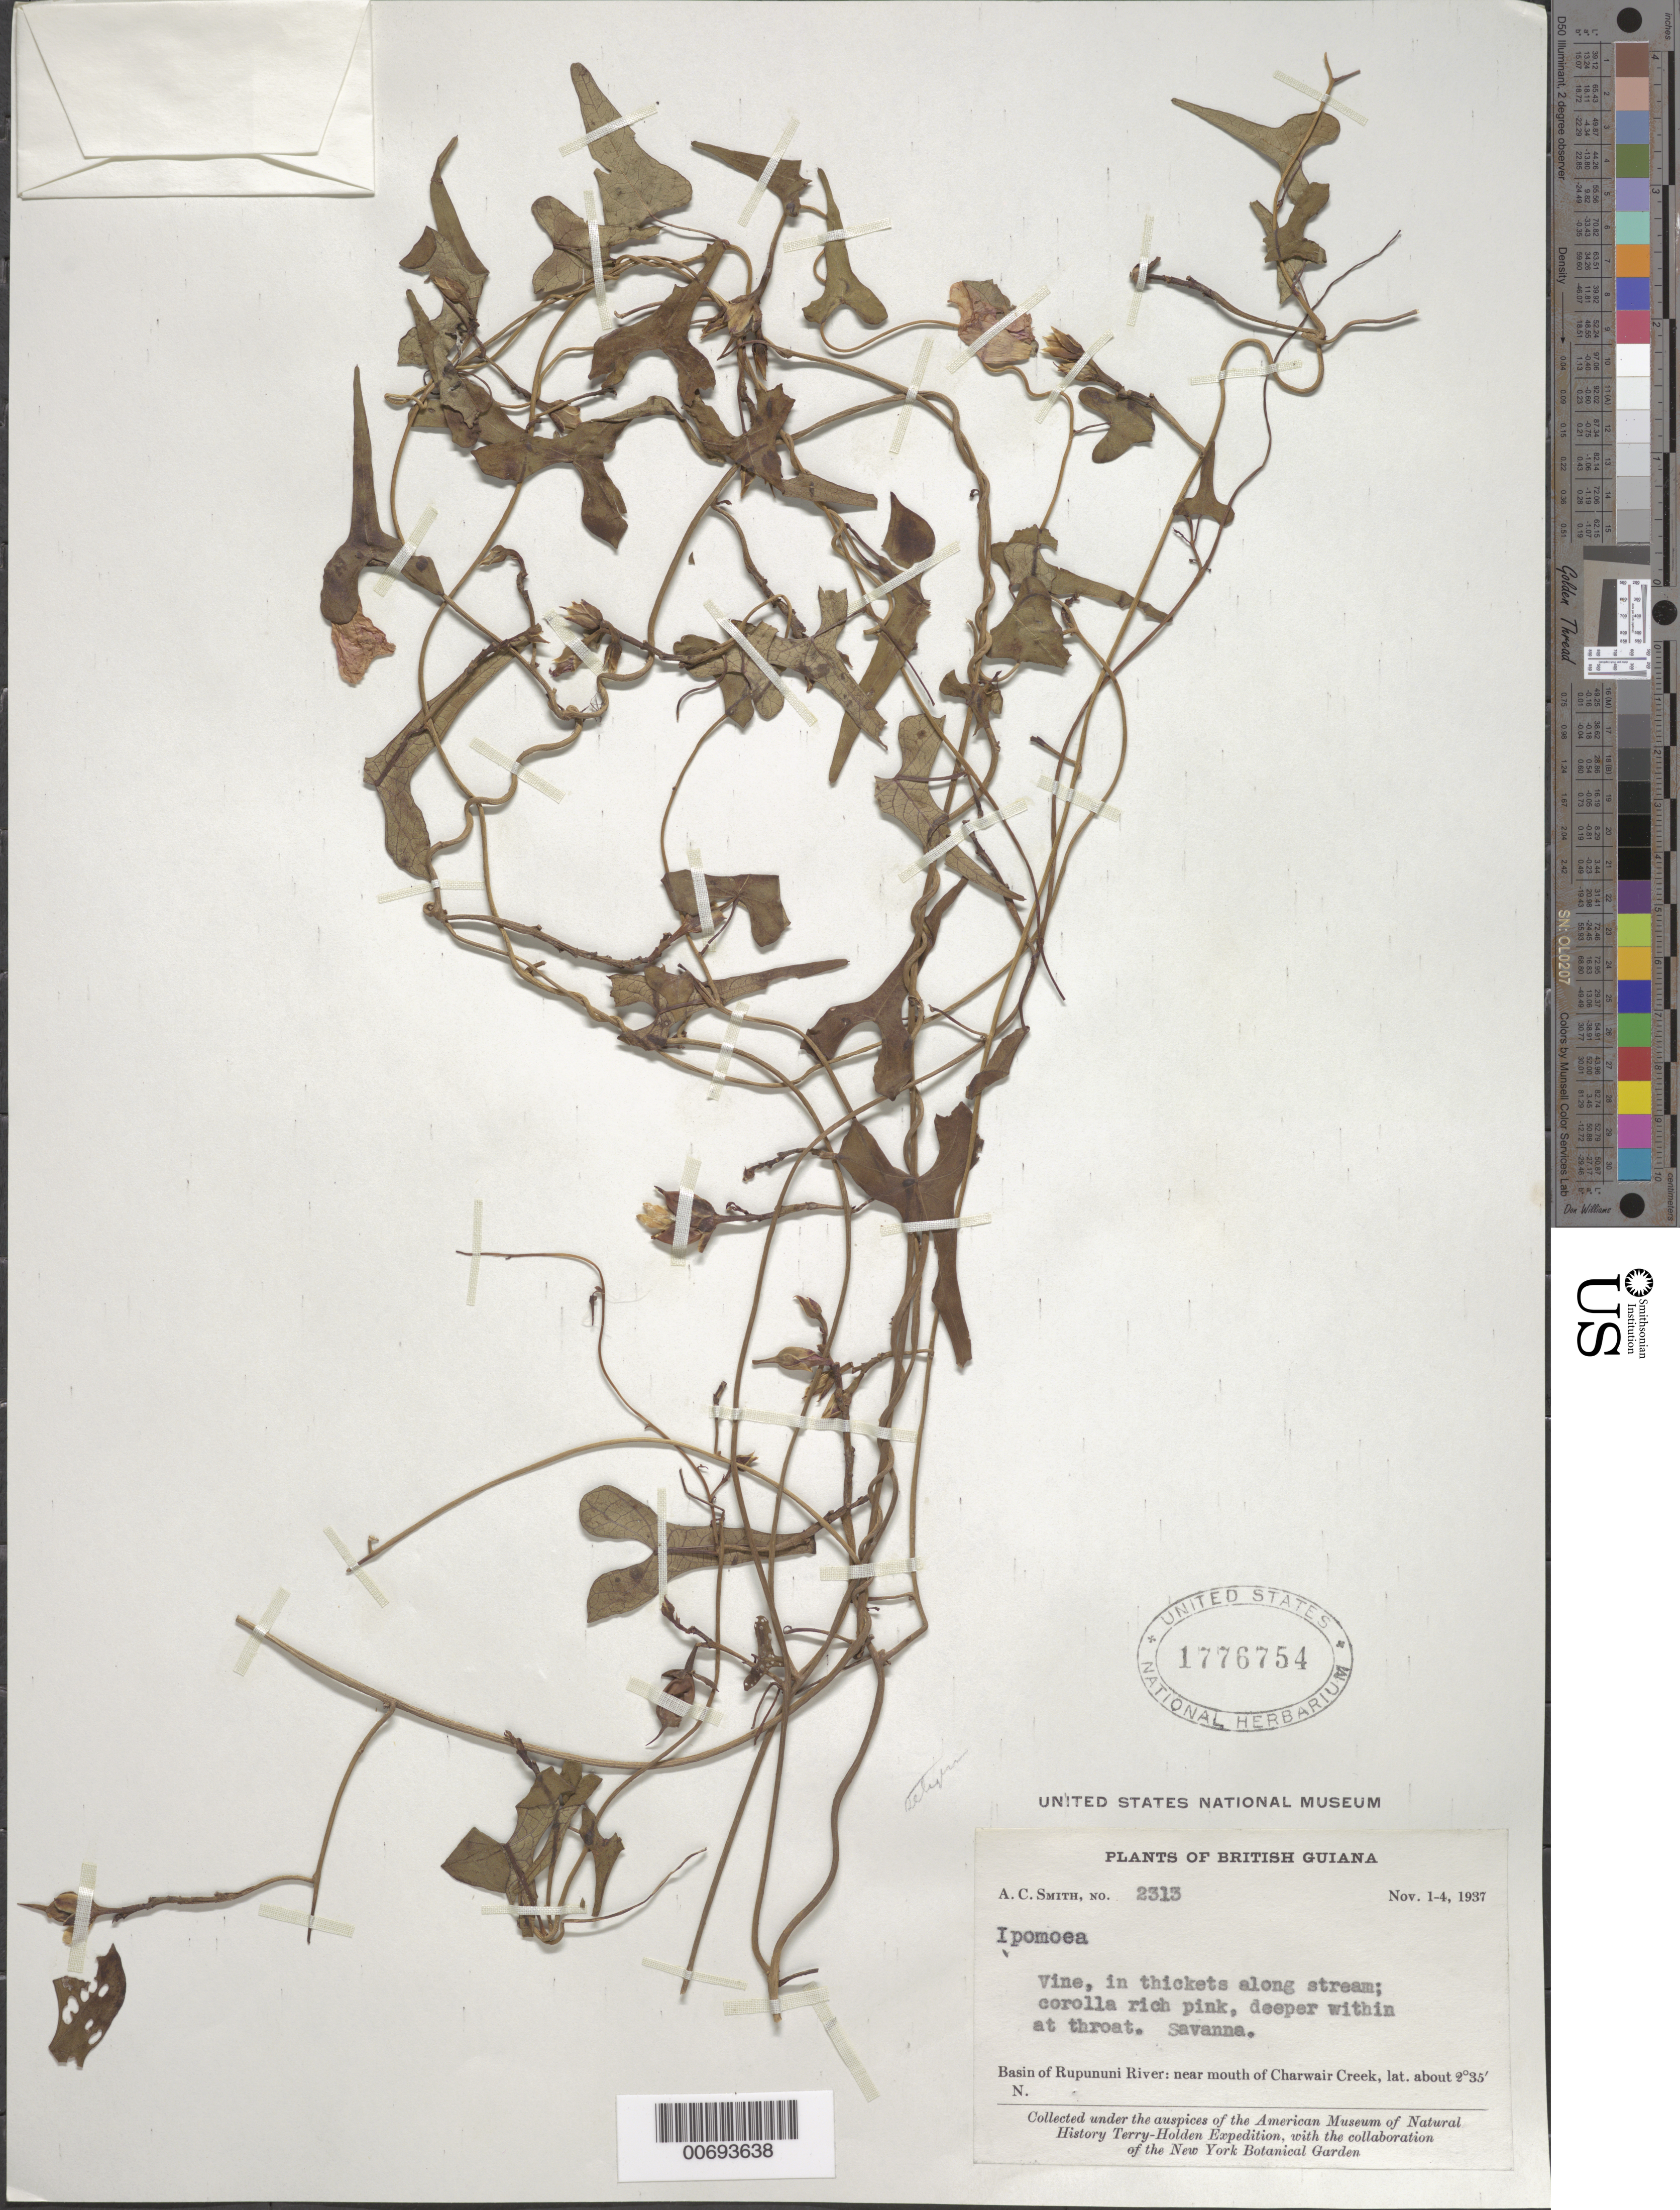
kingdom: Plantae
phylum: Tracheophyta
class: Magnoliopsida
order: Solanales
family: Convolvulaceae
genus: Ipomoea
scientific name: Ipomoea sp.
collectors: A. C. Smith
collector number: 2313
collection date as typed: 1-Nov-37 to 4-Nov-37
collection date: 1937-11-01/1937-11-04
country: Guyana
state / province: U. Takutu-U. Essequibo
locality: Charwair Creek, near mouth, Rupununi R. basin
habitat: Savanna. In thickets along stream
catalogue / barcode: US 1776754